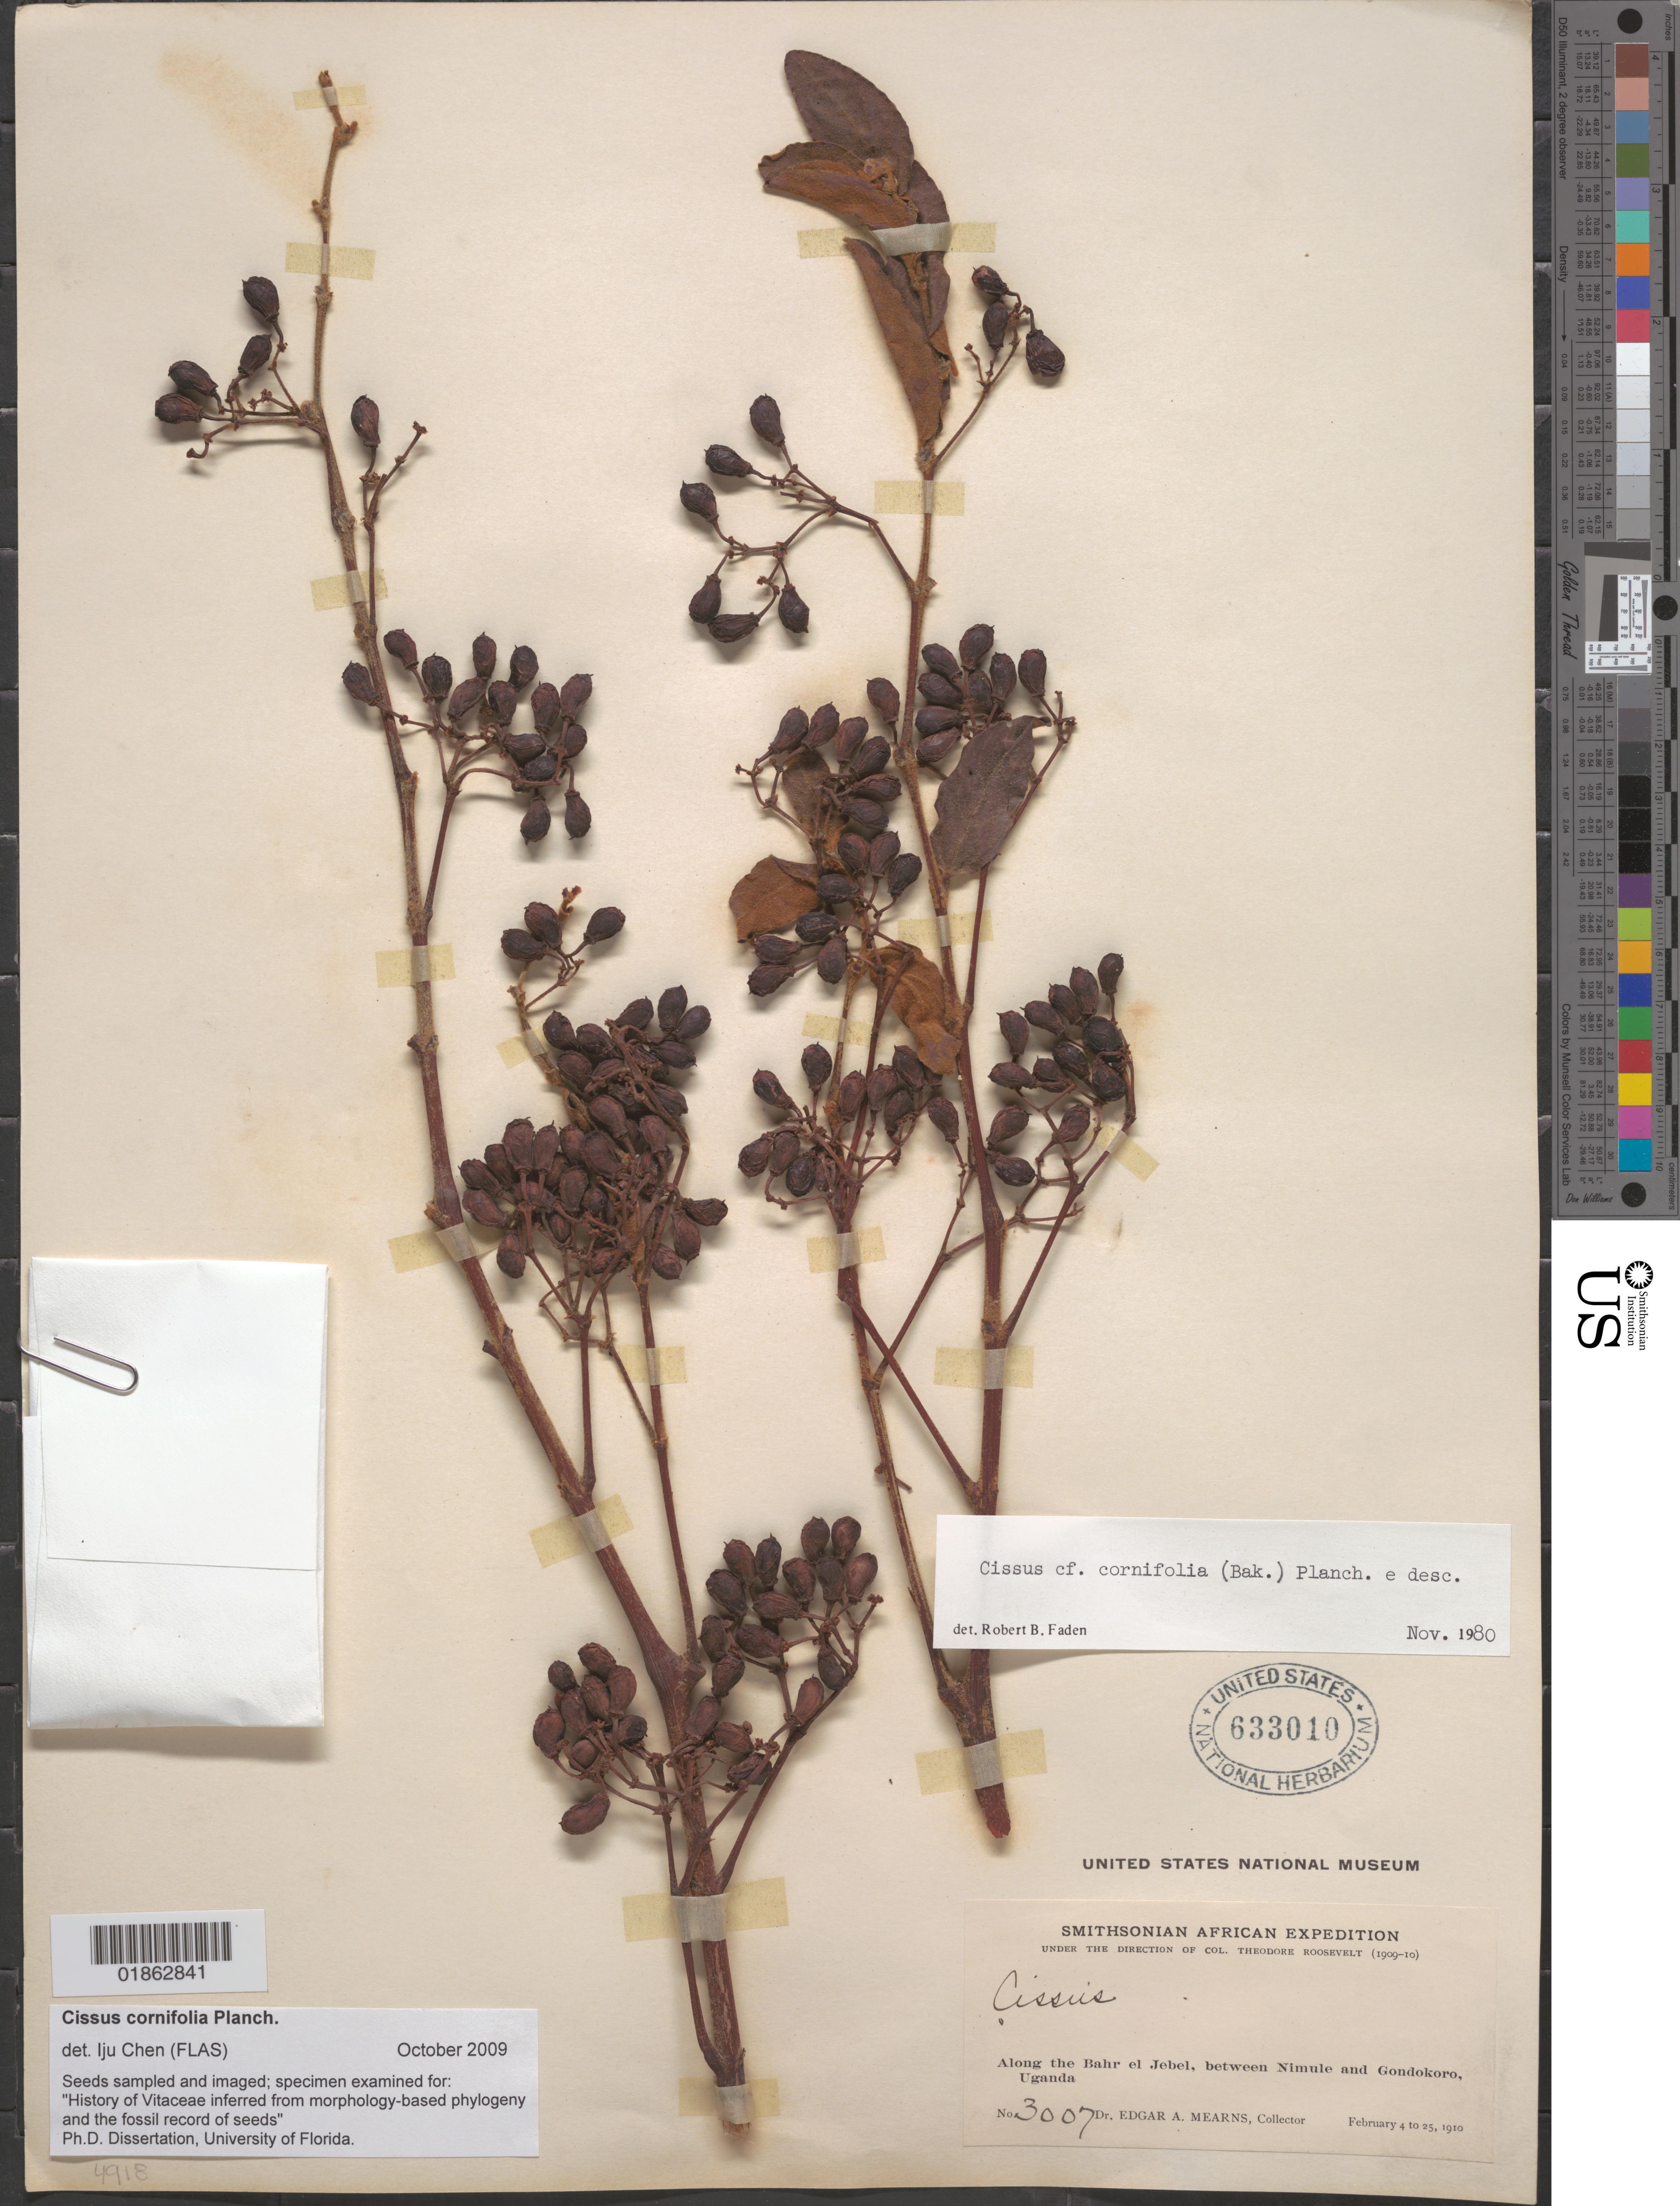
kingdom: Plantae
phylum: Tracheophyta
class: Magnoliopsida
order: Vitales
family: Vitaceae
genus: Cissus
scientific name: Cissus cornifolia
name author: (Baker) Planch.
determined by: Chen, Iju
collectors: E. A. Mearns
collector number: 3007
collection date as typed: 04 Feb 1910 to 25 Feb 1910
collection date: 1910-02-04/1910-02-25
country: Sudan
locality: Along the Bahr el Jebel, between Nimule and Gondokoro, Uganda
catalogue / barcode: US 633010